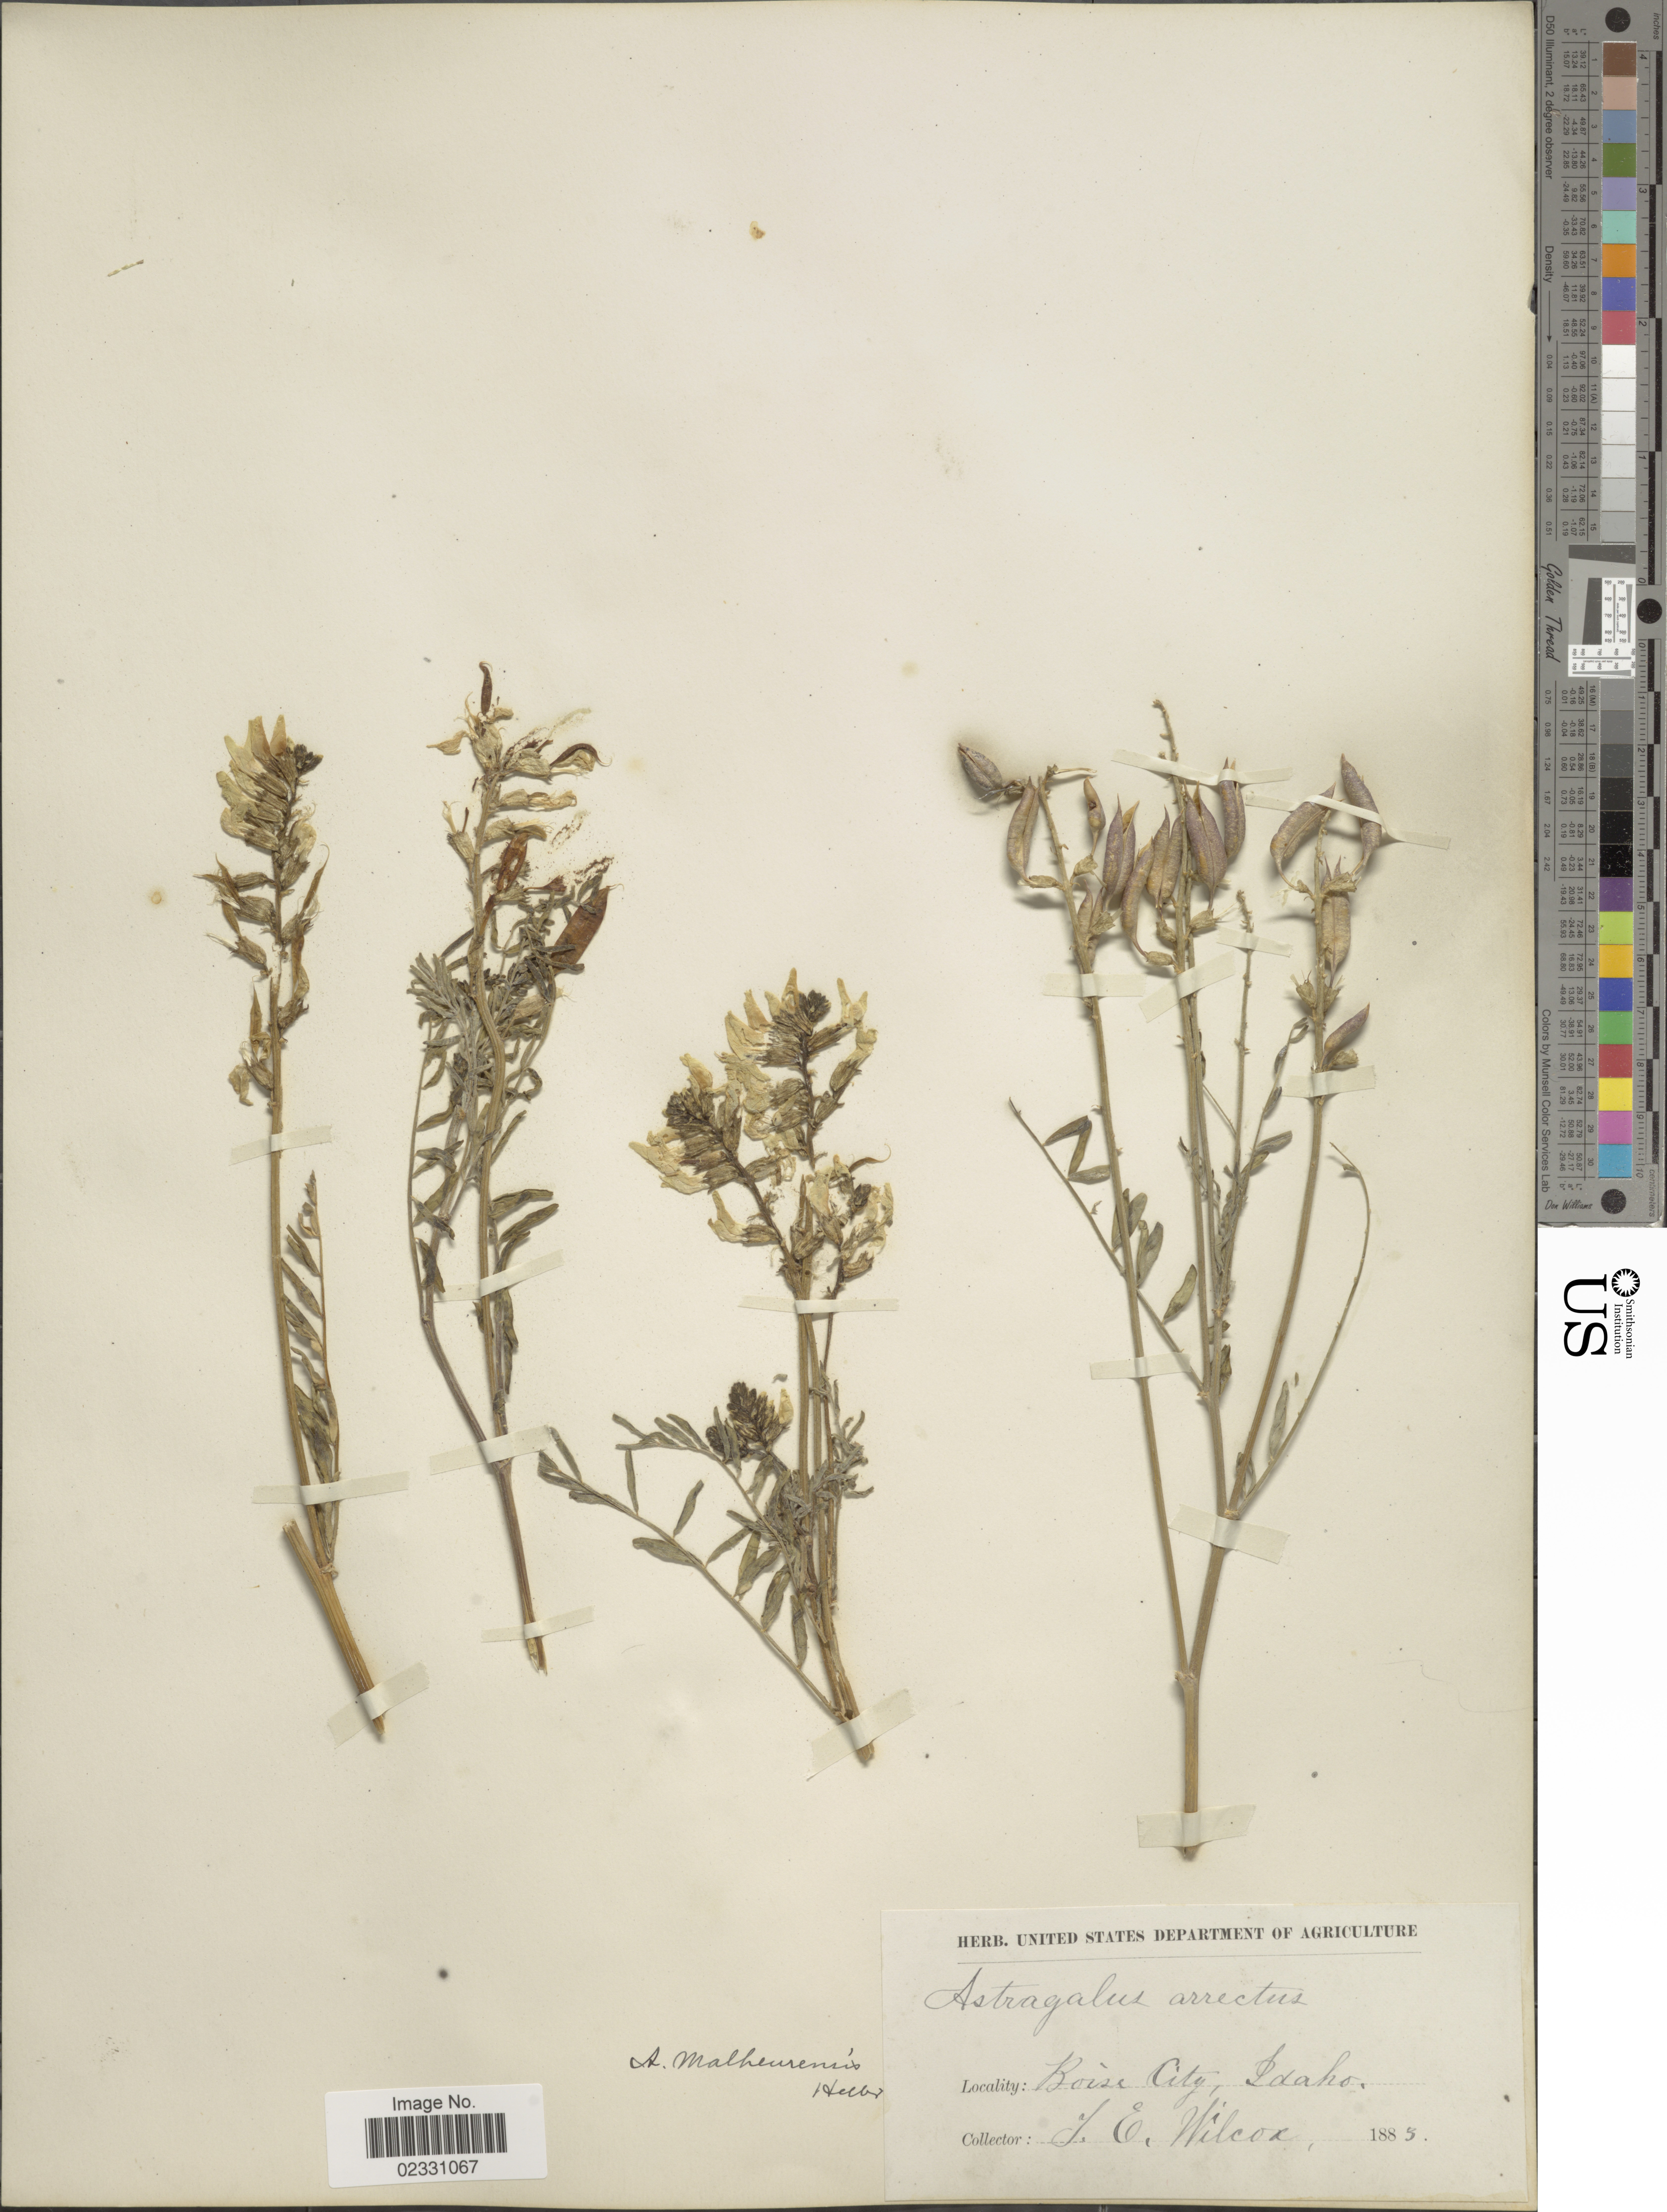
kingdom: Plantae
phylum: Tracheophyta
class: Magnoliopsida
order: Fabales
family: Fabaceae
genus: Astragalus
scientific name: Astragalus eremiticus var. malheurensis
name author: (A. Heller) Barneby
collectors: T. E. Wilcox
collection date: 1885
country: United States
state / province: Idaho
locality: Boise City